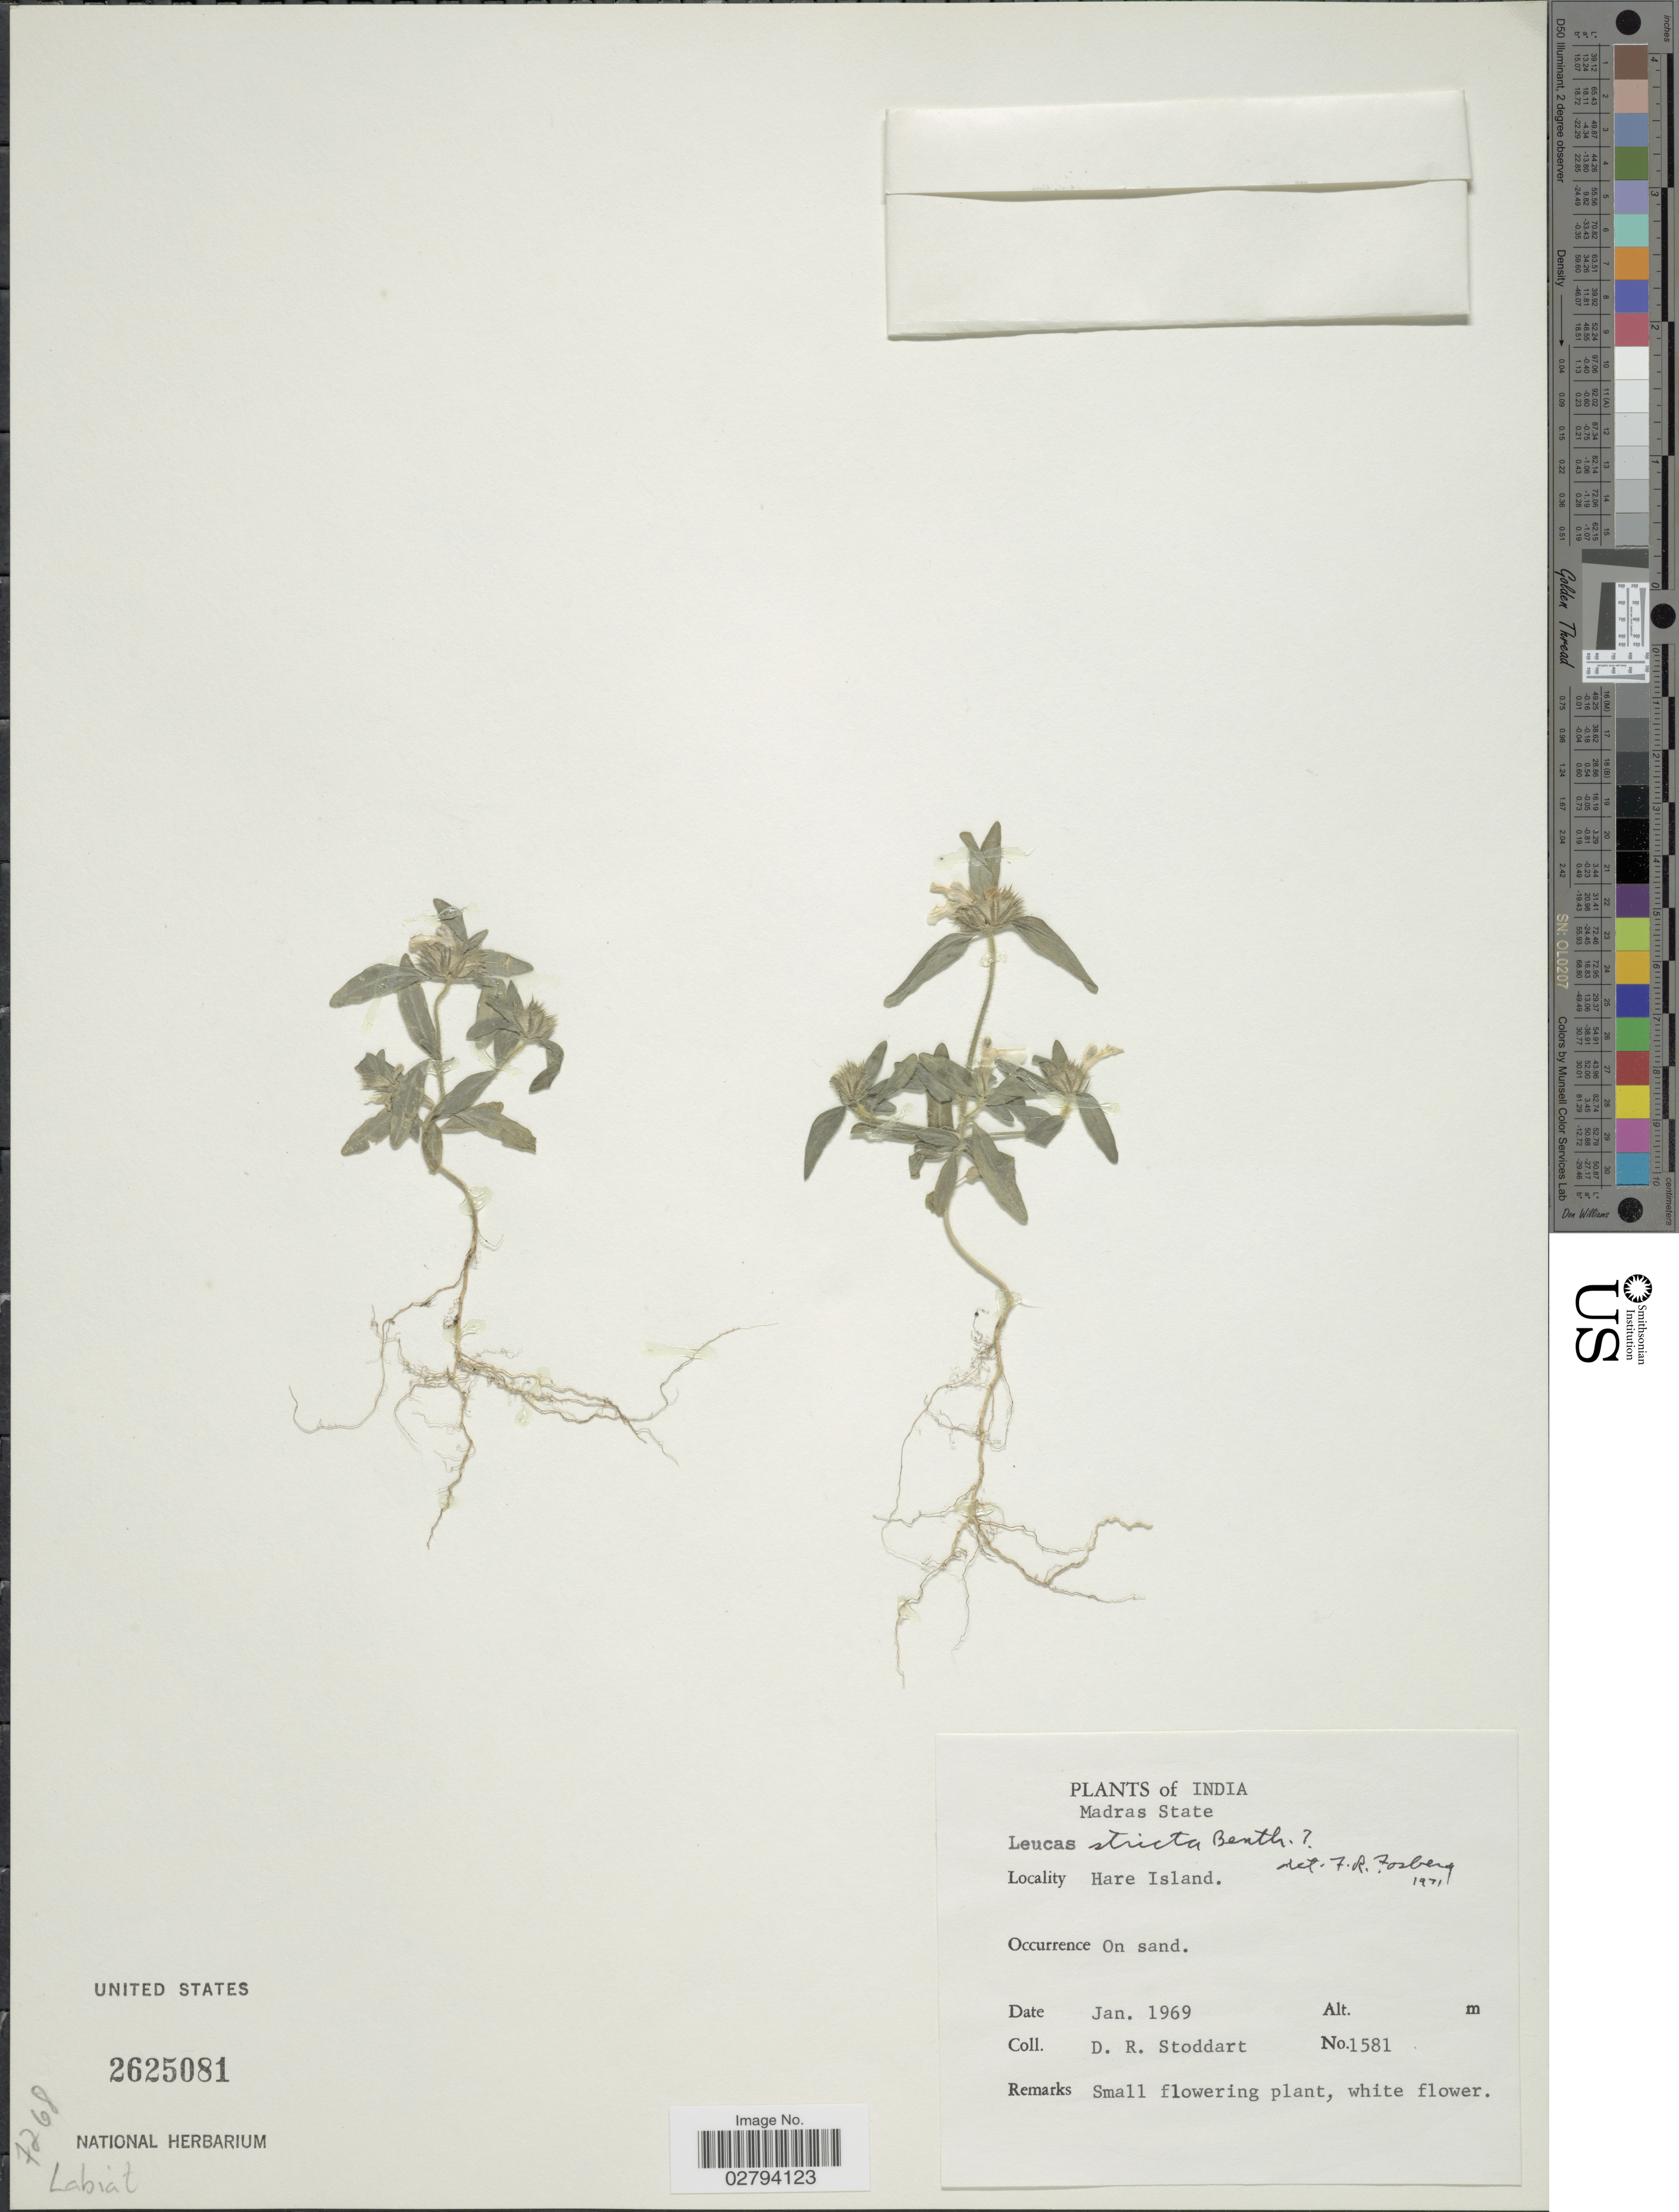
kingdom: Plantae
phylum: Tracheophyta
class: Magnoliopsida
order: Lamiales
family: Lamiaceae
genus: Leucas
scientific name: Leucas stricta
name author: Benth.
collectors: D. R. Stoddart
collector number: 1581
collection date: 1969-01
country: India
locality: Madras State, Hare Island.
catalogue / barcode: US 2625081